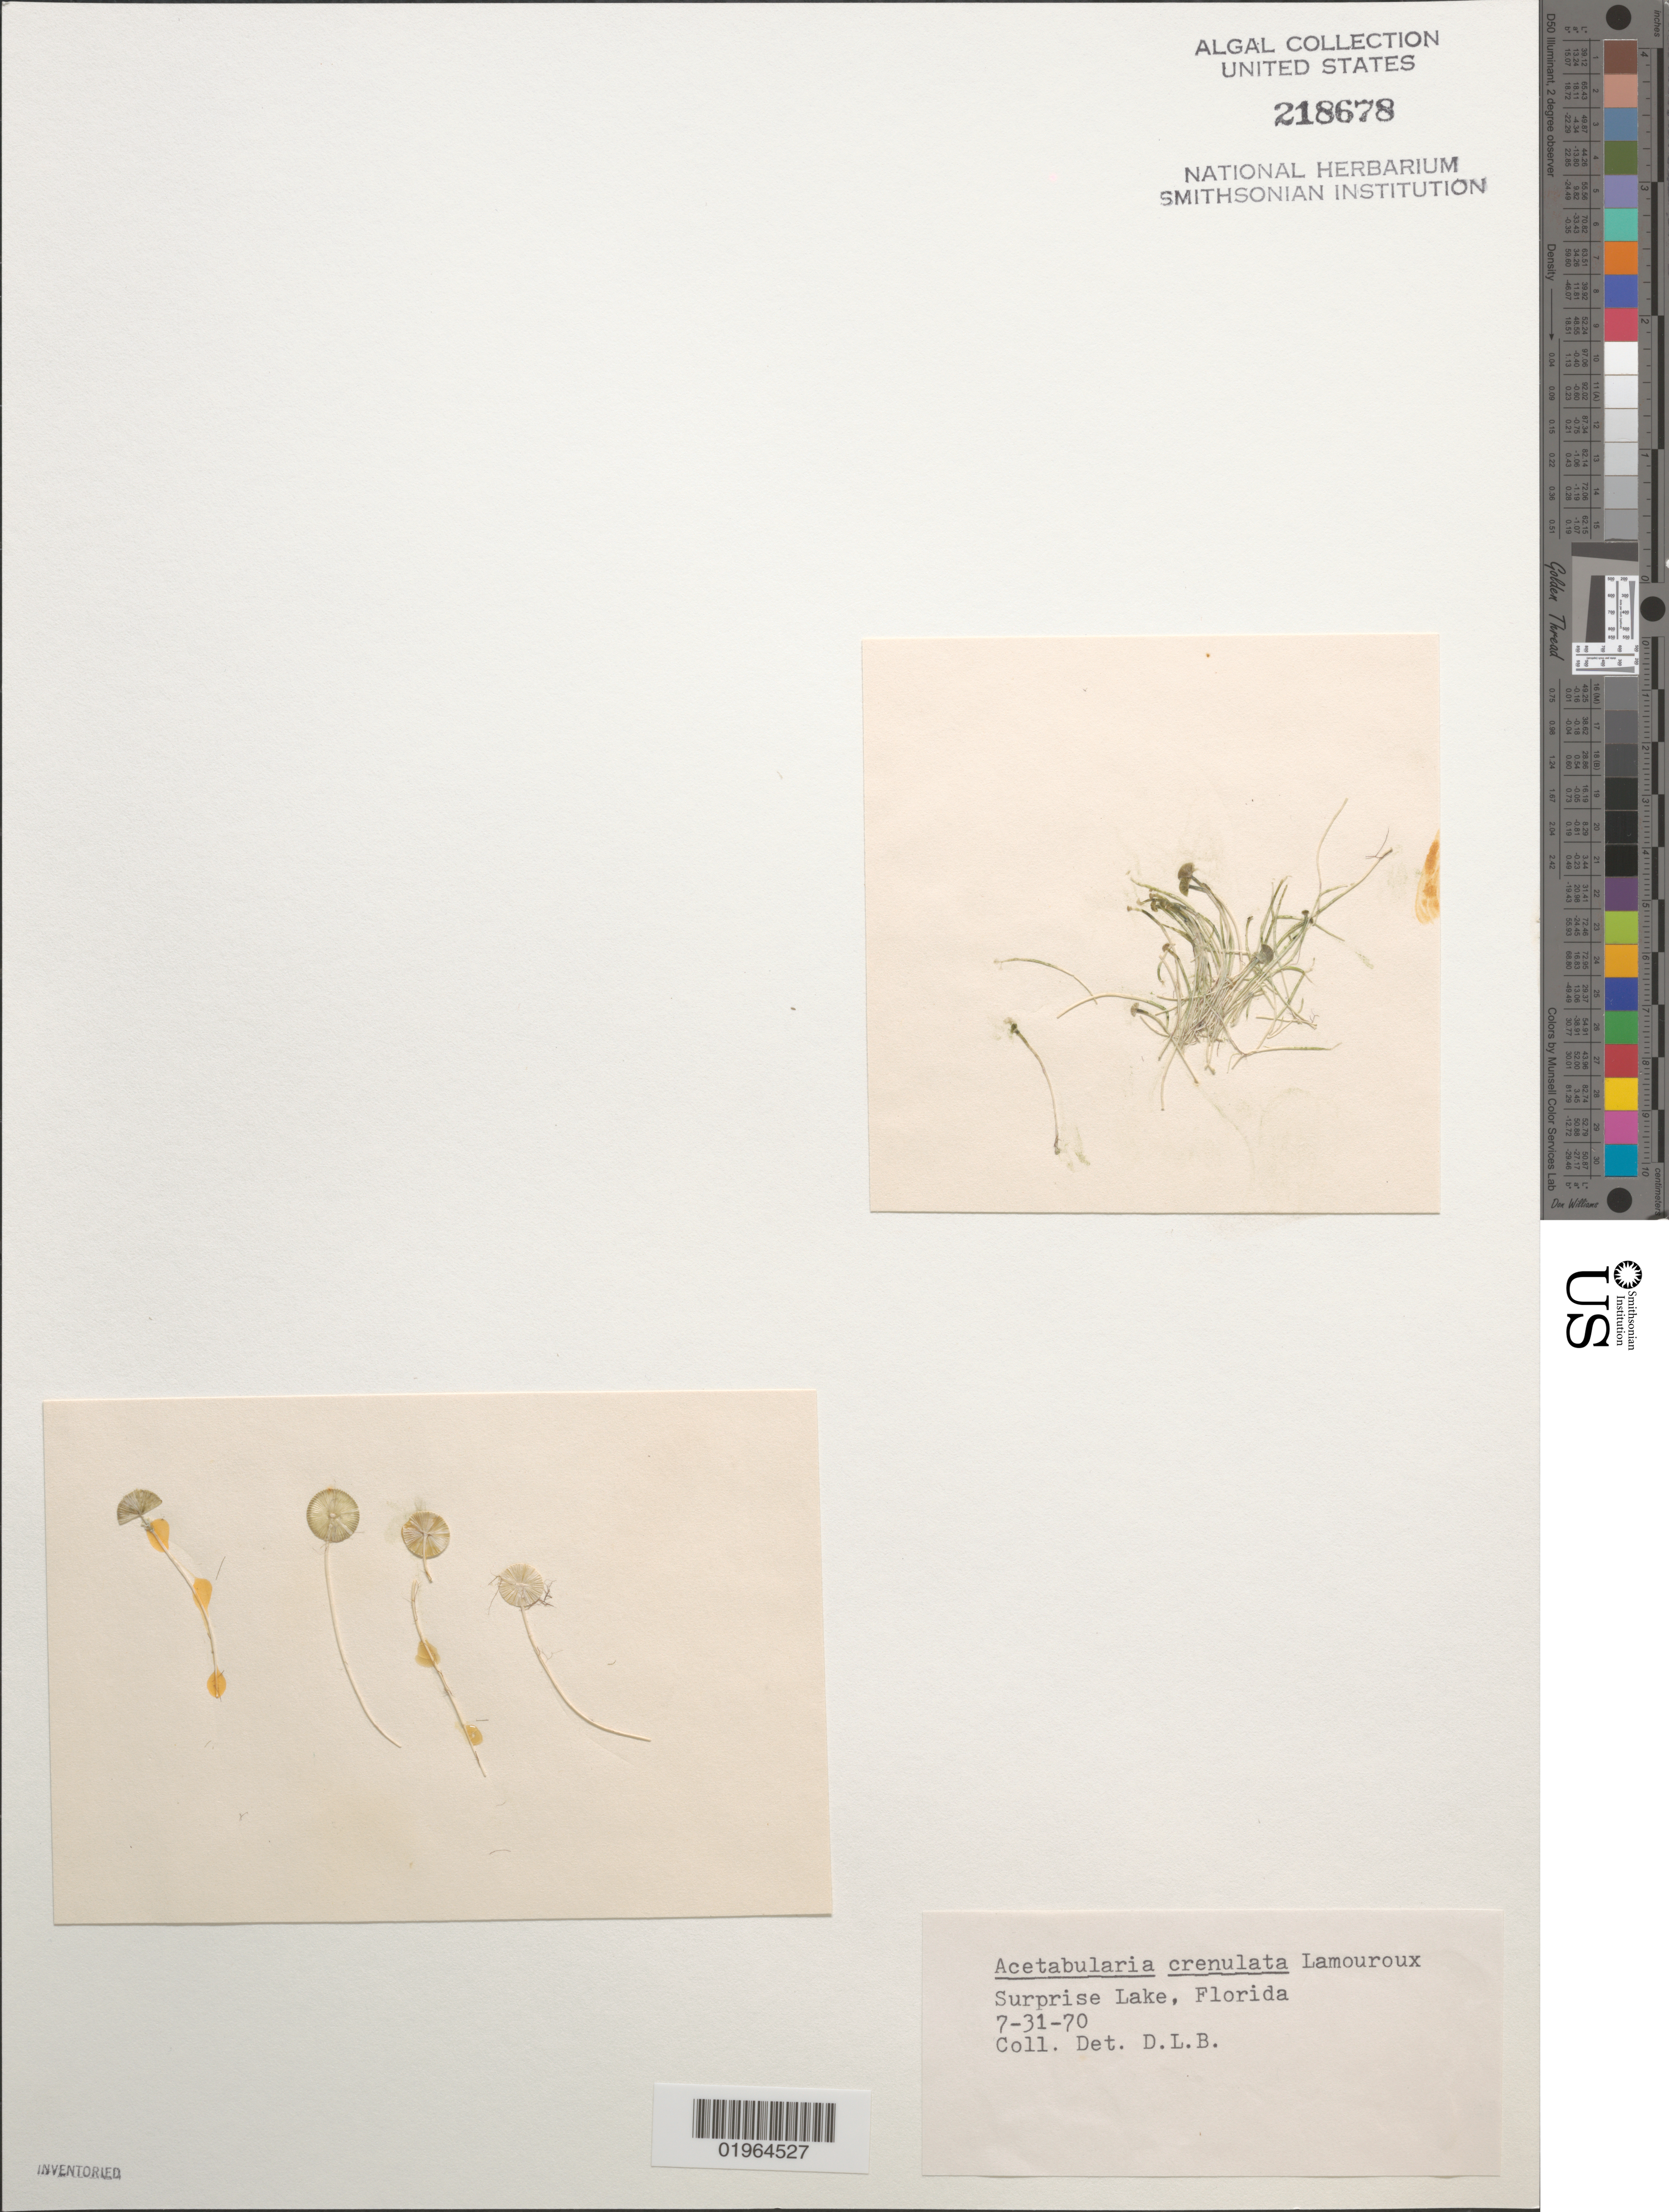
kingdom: Plantae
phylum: Chlorophyta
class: Ulvophyceae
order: Dasycladales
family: Polyphysaceae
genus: Acetabularia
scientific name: Acetabularia acetabulum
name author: J.V.Lamouroux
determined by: Ballantine, D. L.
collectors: D.L. Ballantine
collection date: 1970-07-31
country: United States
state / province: Florida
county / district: Monroe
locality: Surprise Lake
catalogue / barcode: US 218678